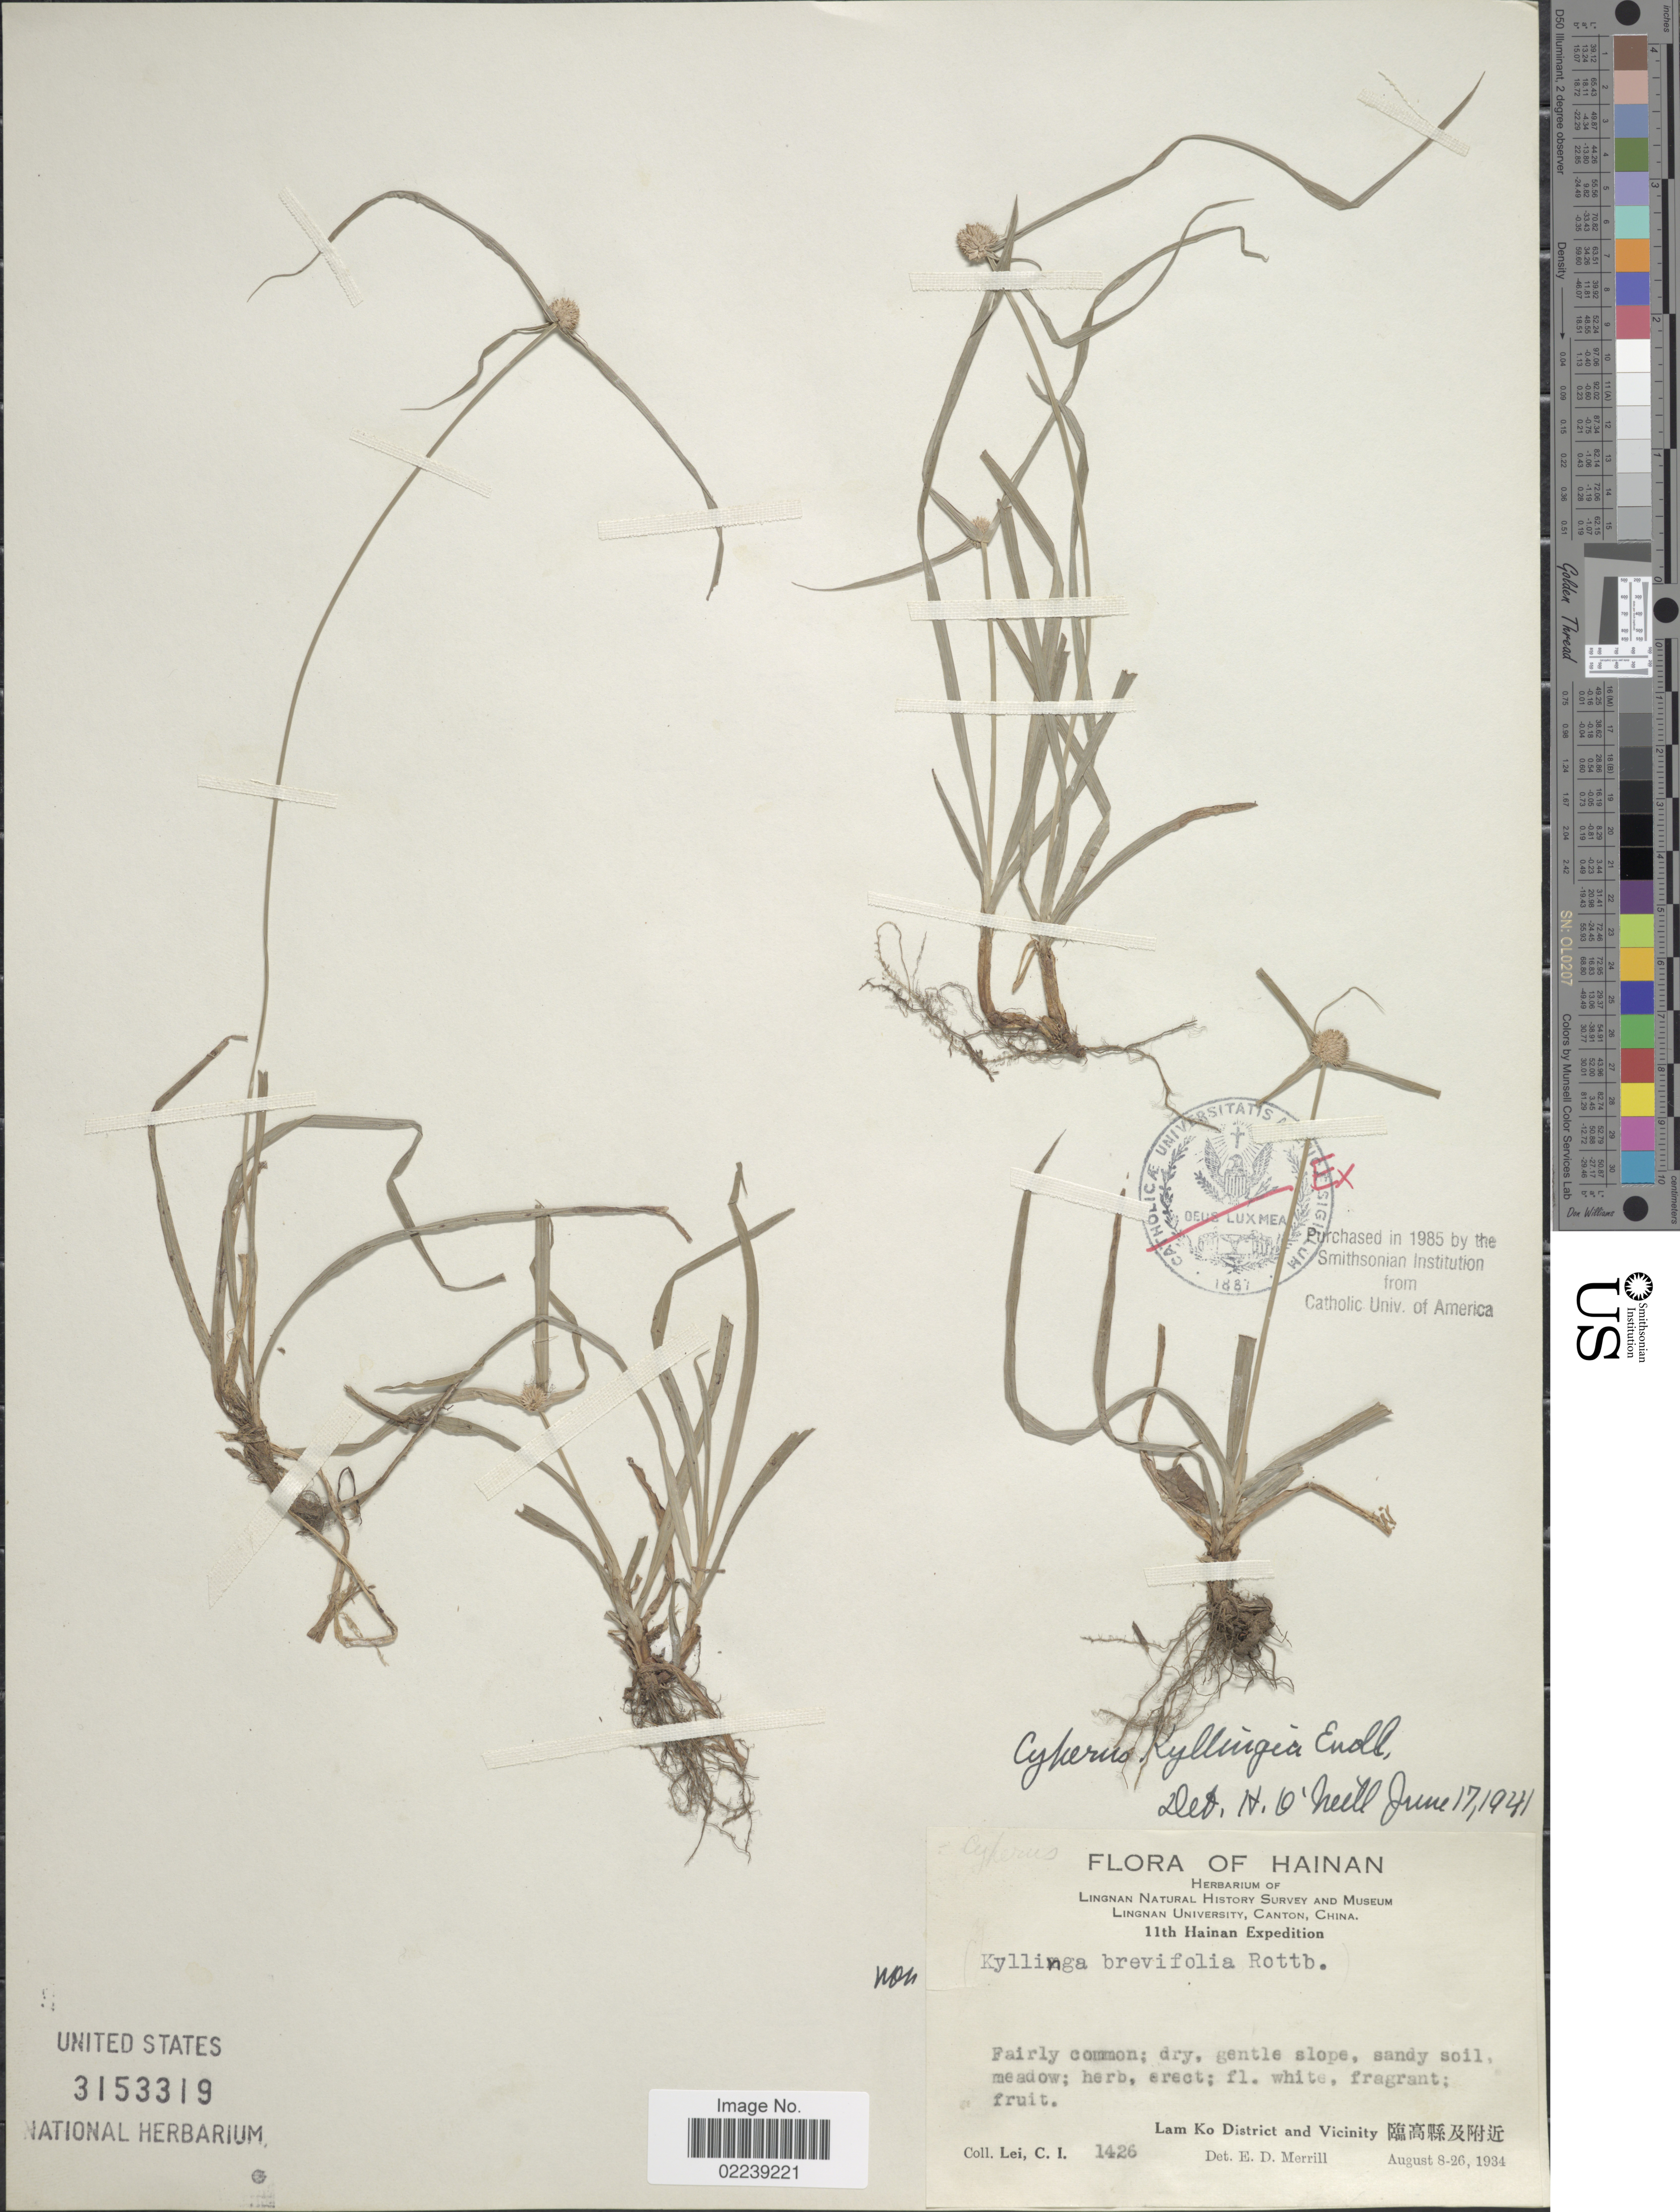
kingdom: Plantae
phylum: Tracheophyta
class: Liliopsida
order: Poales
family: Cyperaceae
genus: Cyperus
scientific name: Cyperus mindorensis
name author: (Steud.) Huygh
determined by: Strong, M. T., (US), Smithsonian Institution - National Museum of Natural History (UNITED STATES)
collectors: C. I. Lei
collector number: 1426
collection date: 1934-08-08/1934-08-26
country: China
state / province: Hainan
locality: Lam Ko District and Vicinity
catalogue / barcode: US 3153319